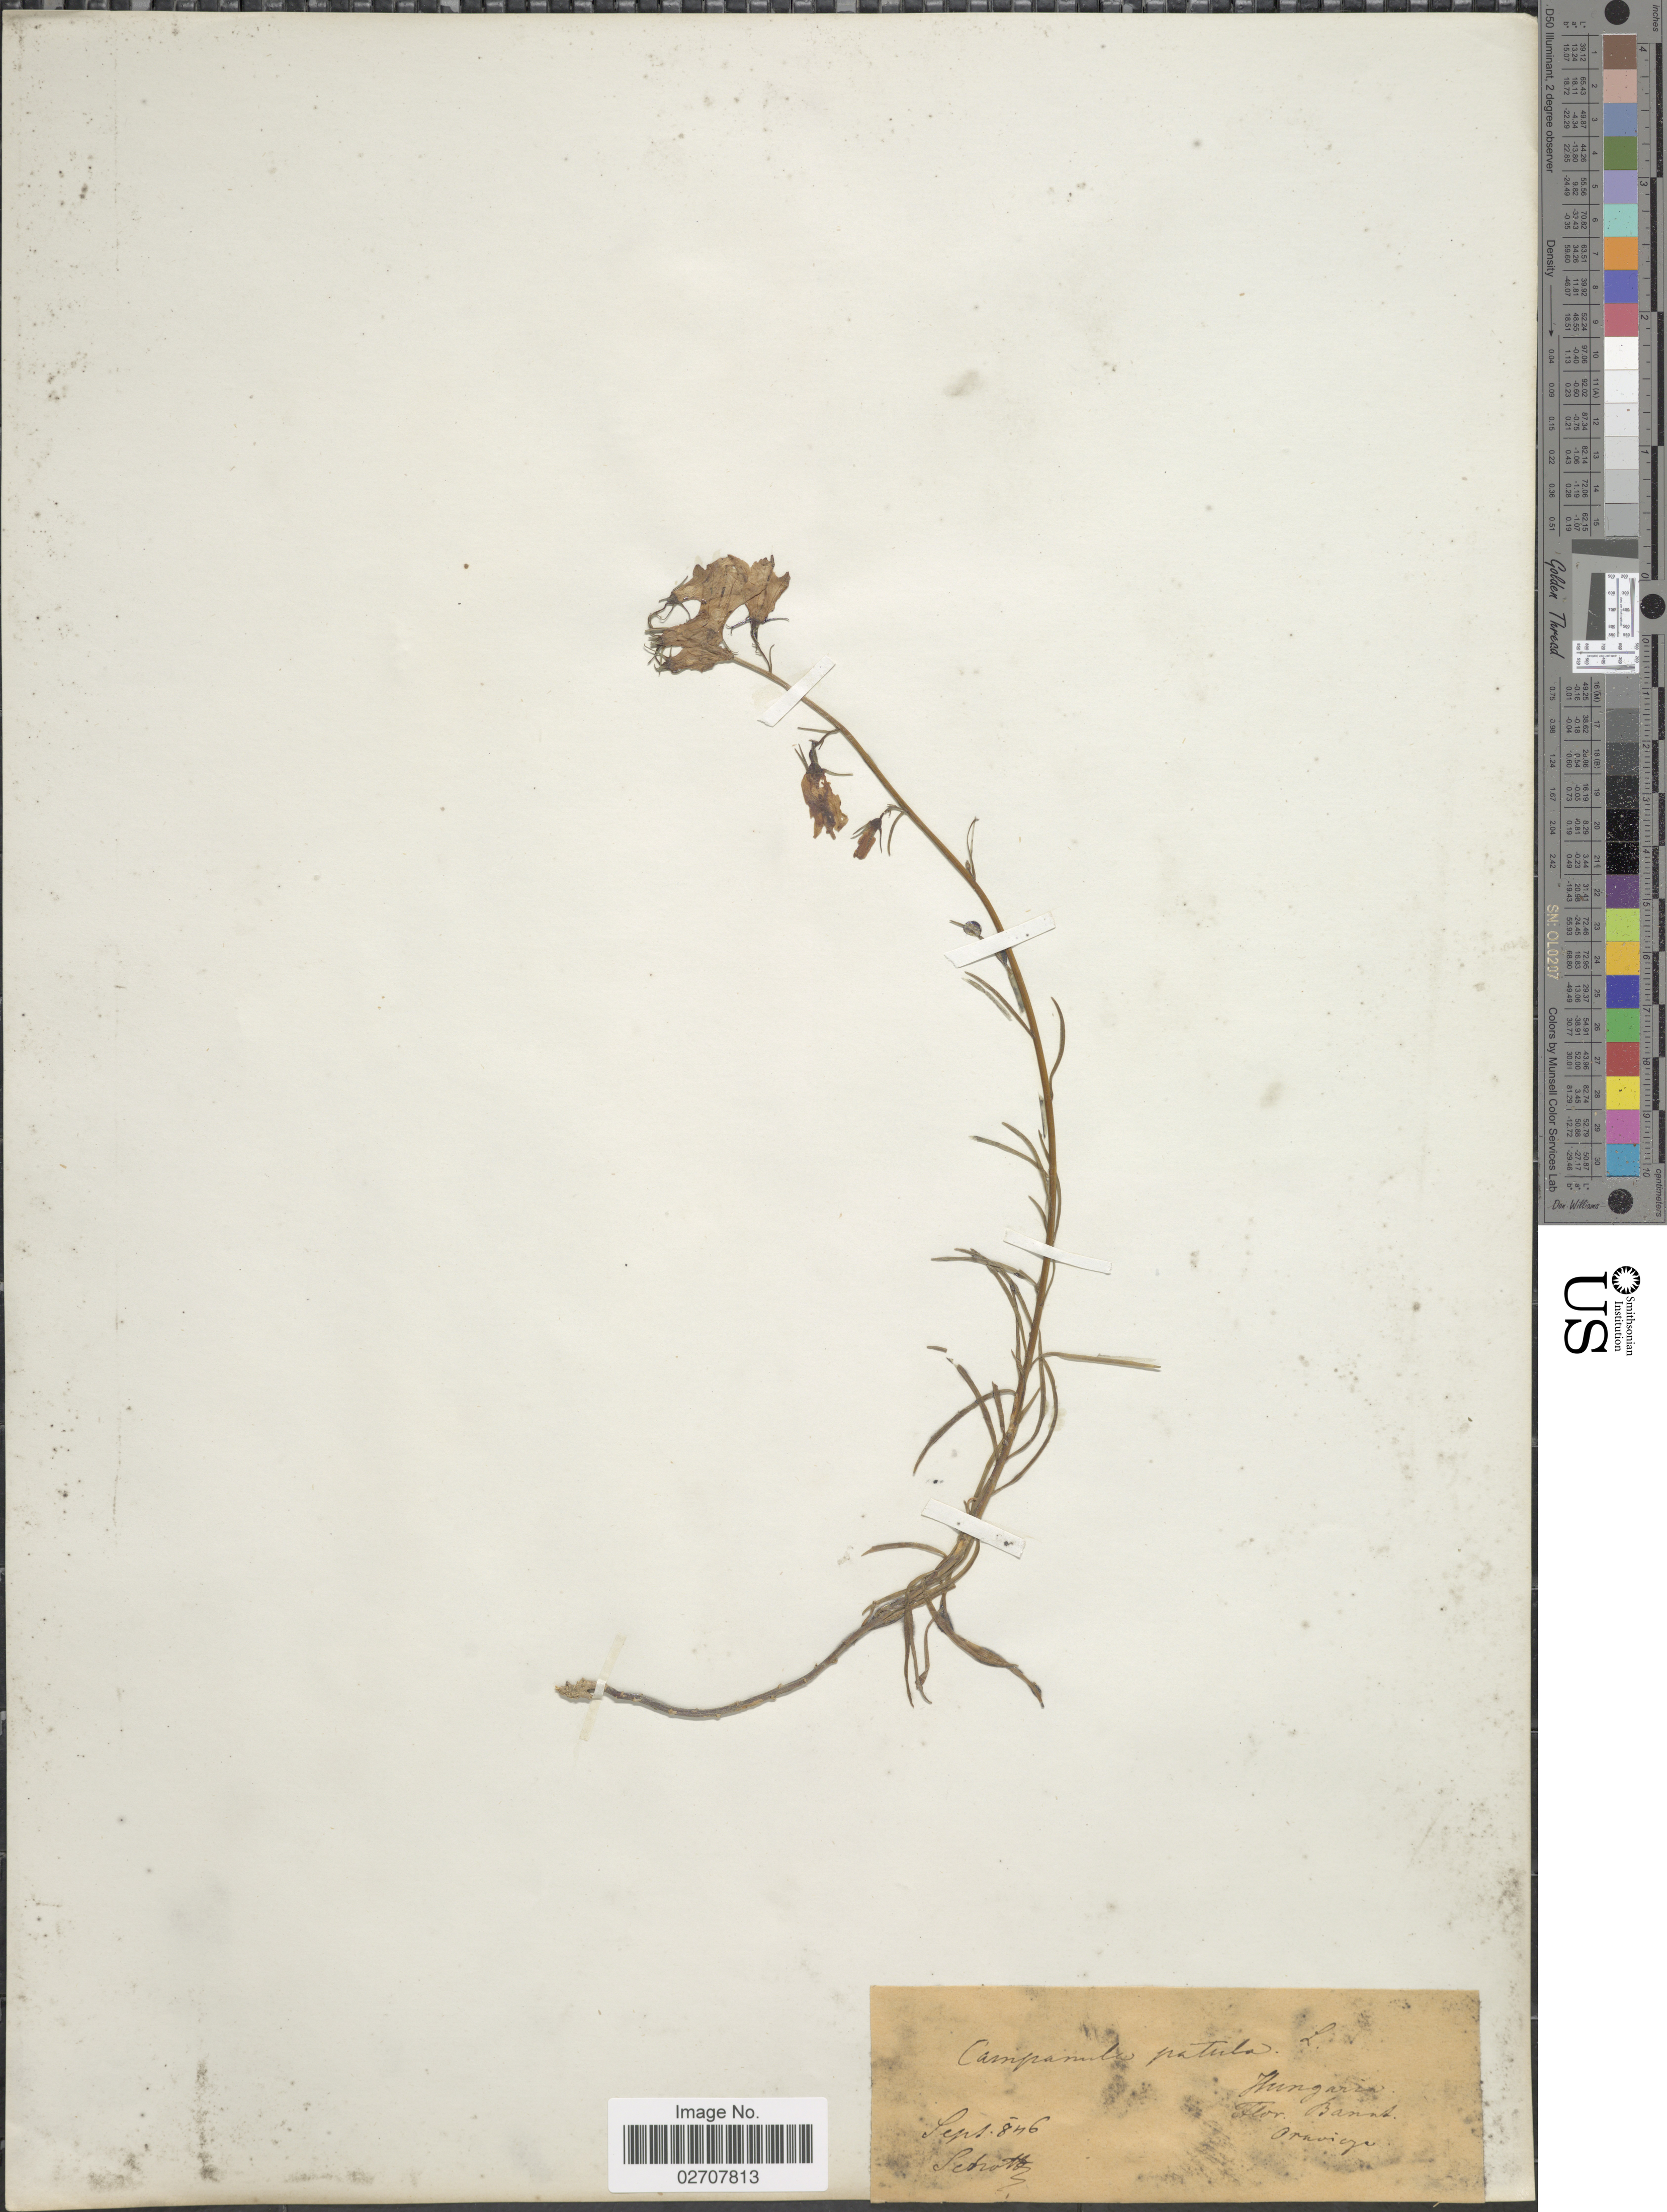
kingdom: Plantae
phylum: Tracheophyta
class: Magnoliopsida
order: Asterales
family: Campanulaceae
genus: Campanula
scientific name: Campanula patula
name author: L.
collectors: Schott, --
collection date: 1846-09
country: Romania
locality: Hungaria. Flor. Banat. Oravicza.